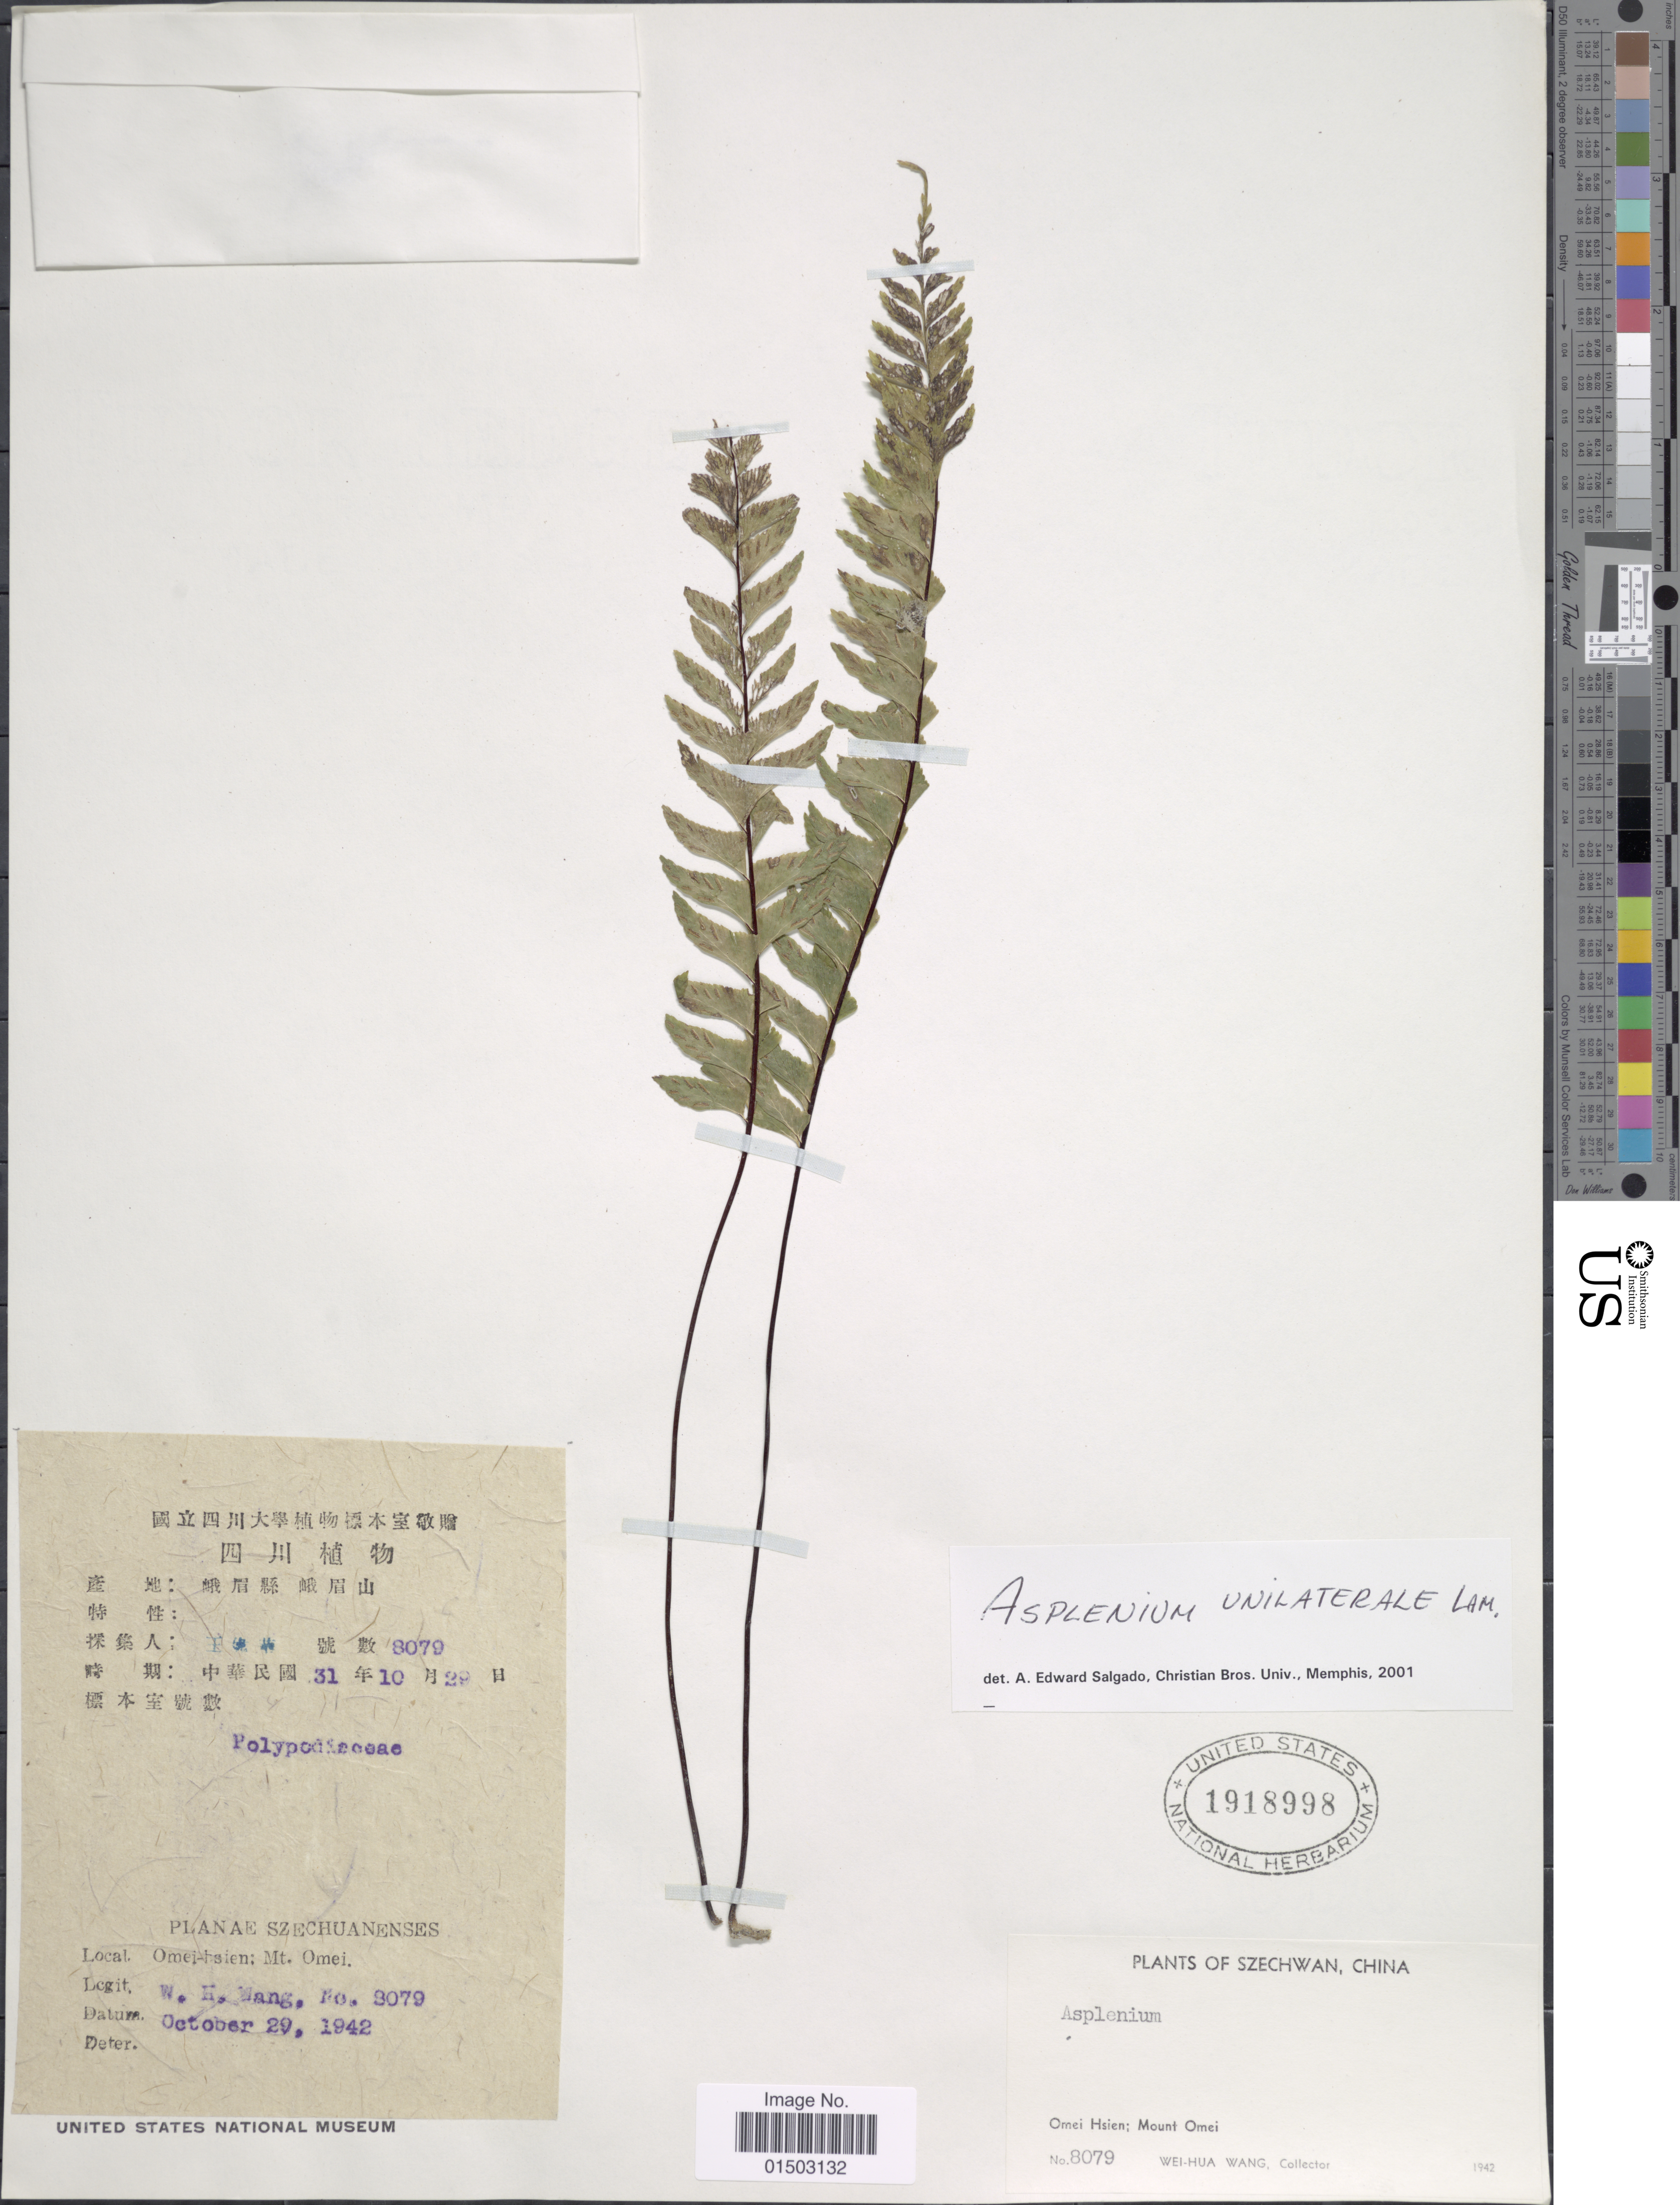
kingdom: Plantae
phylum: Tracheophyta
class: Polypodiopsida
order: Polypodiales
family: Aspleniaceae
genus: Hymenasplenium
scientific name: Hymenasplenium unilaterale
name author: (Lam.) Hayata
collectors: W. Wang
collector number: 8079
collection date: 1942-10-29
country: China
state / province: Sichuan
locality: Szechwan, China. Omei-hsien; Mt. Omei.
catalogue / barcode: US 1918998